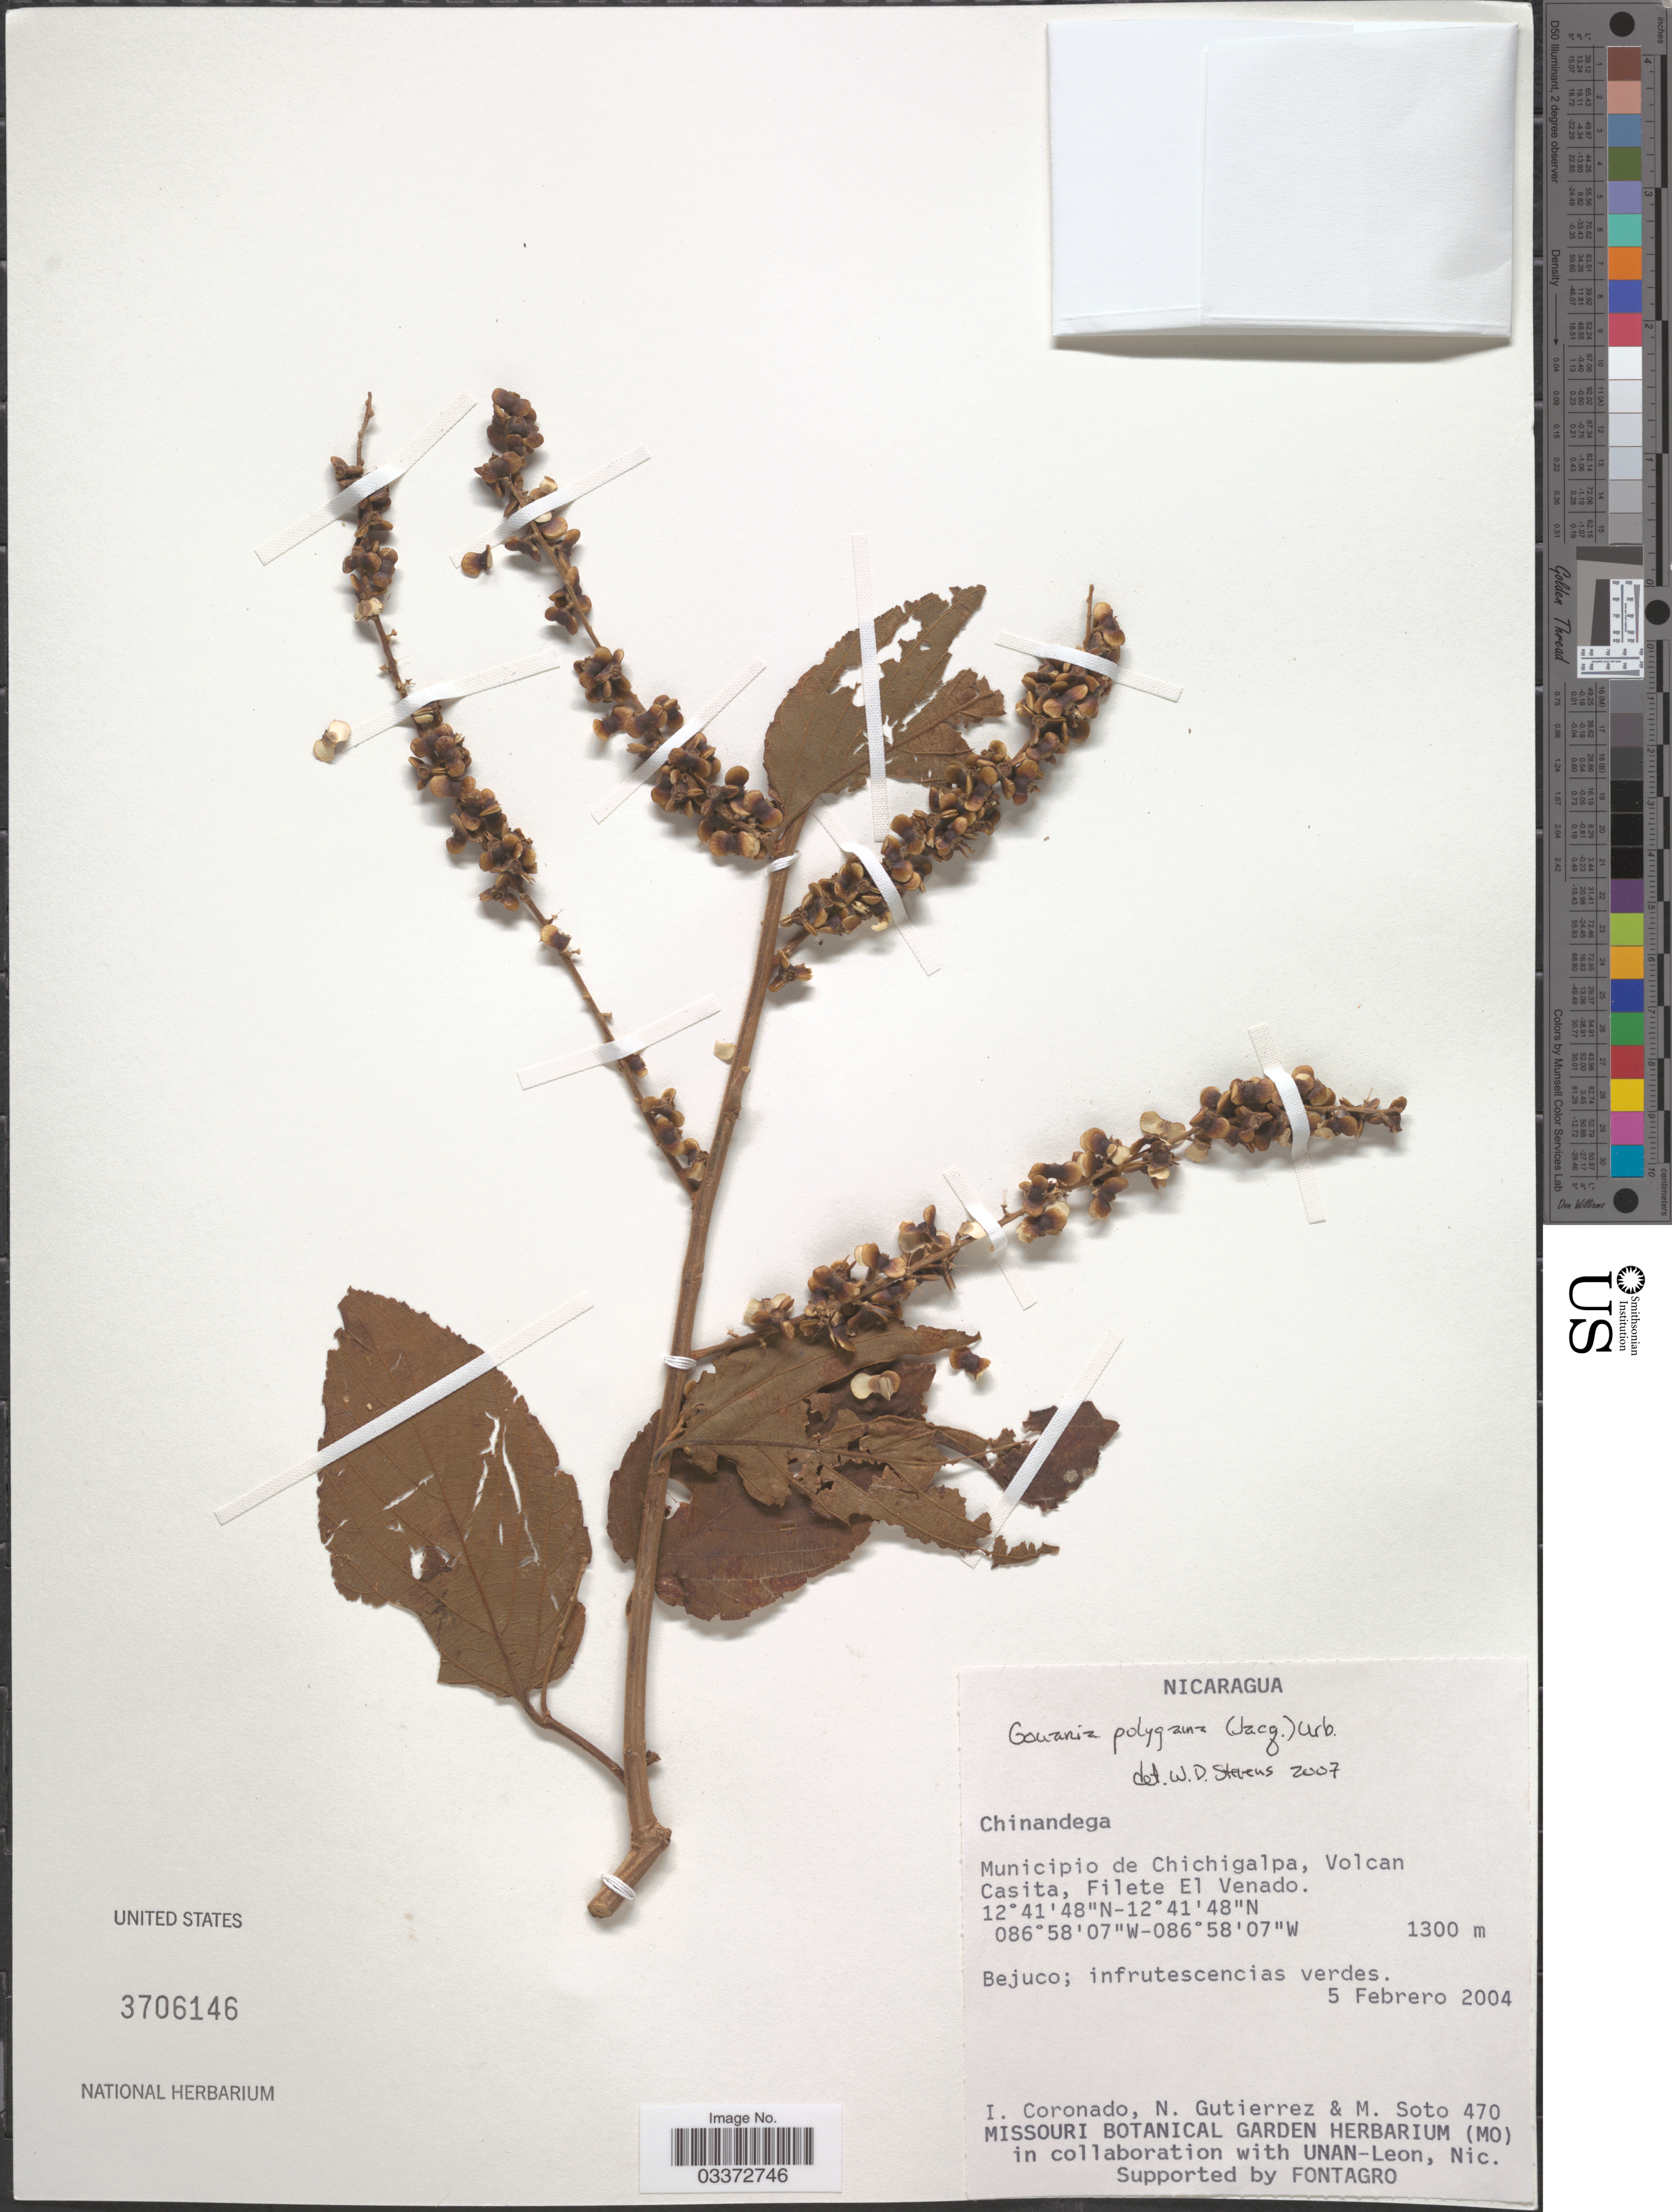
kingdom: Plantae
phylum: Tracheophyta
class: Magnoliopsida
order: Rosales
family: Rhamnaceae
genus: Gouania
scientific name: Gouania polygama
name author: (Jacq.) Urb.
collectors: I. Coronado, N. Gutierrez & M. Soto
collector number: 470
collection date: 2004-02-05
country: Nicaragua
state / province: Chinandega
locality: Municipio de Chichigalpa, Volcan Casita, Filete El Venado.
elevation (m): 1300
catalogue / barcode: US 3706146